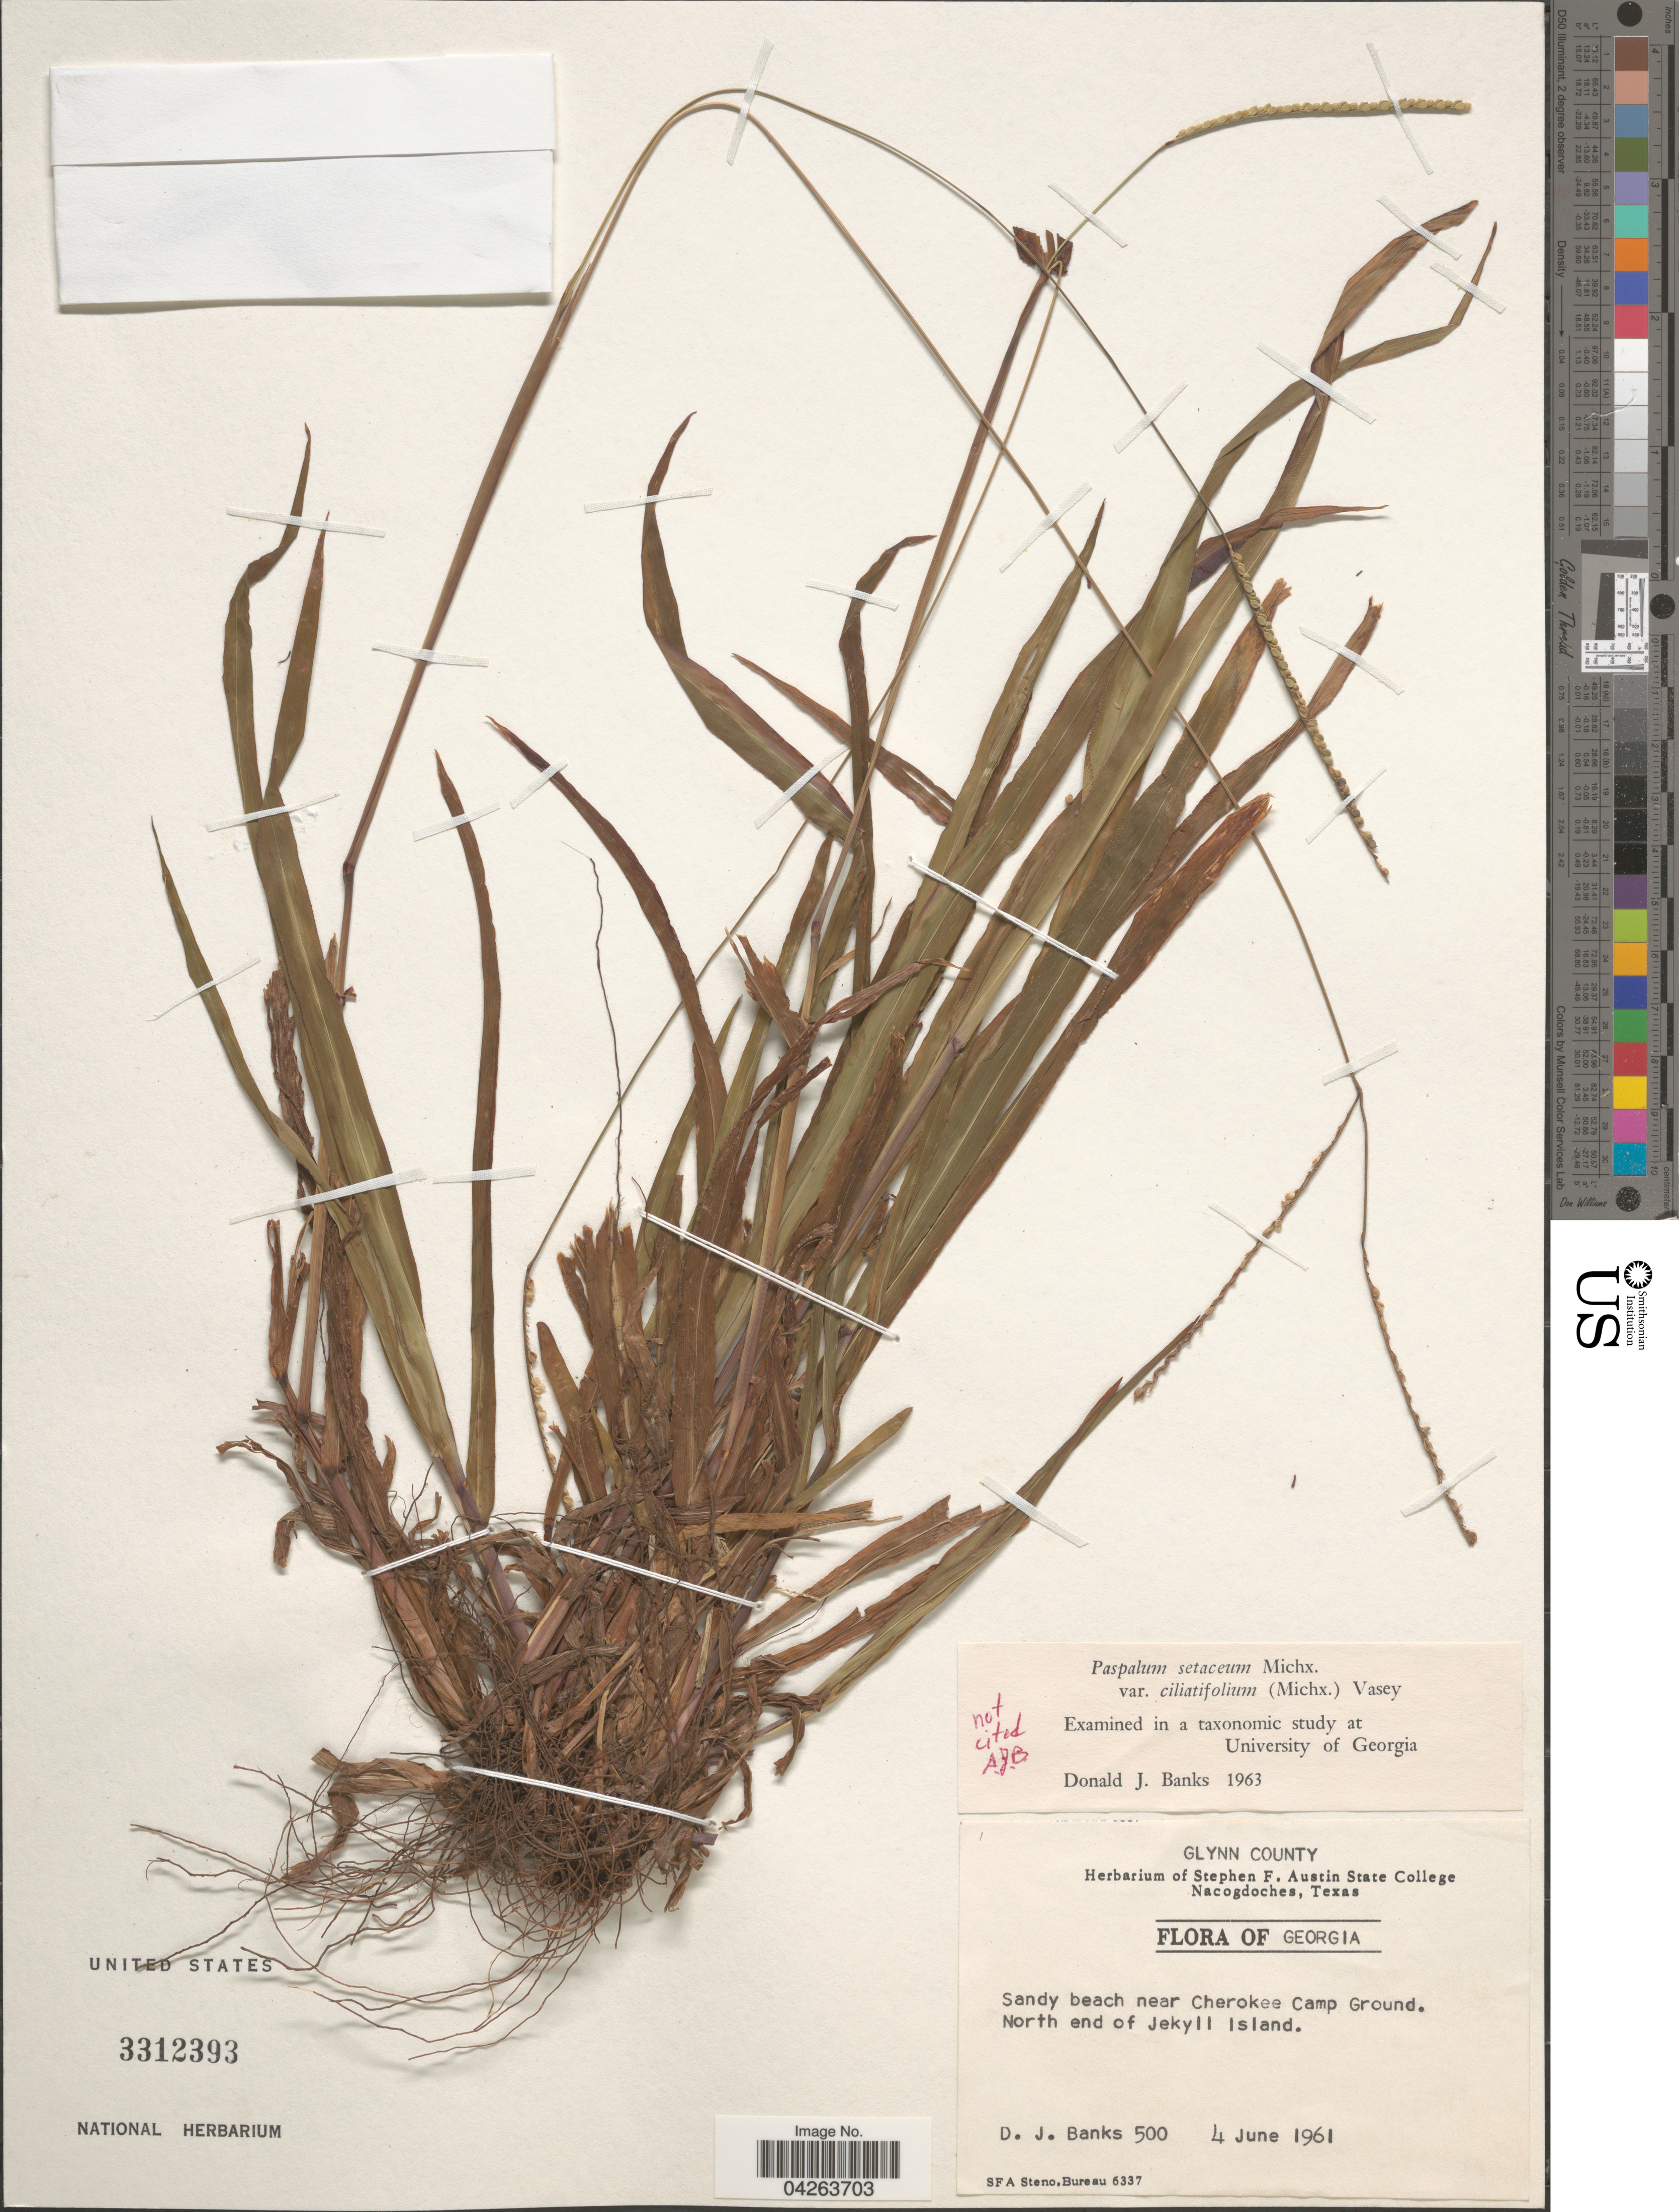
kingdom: Plantae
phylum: Tracheophyta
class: Liliopsida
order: Poales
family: Poaceae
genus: Paspalum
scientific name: Paspalum setaceum var. ciliatifolium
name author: (Michx.) Vasey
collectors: D. J. Banks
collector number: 500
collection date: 1961-06-04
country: United States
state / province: Georgia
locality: Glynn County. Sandy beach near Cherokee Camp Ground. North end of Jekyll Island.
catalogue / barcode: US 3312393